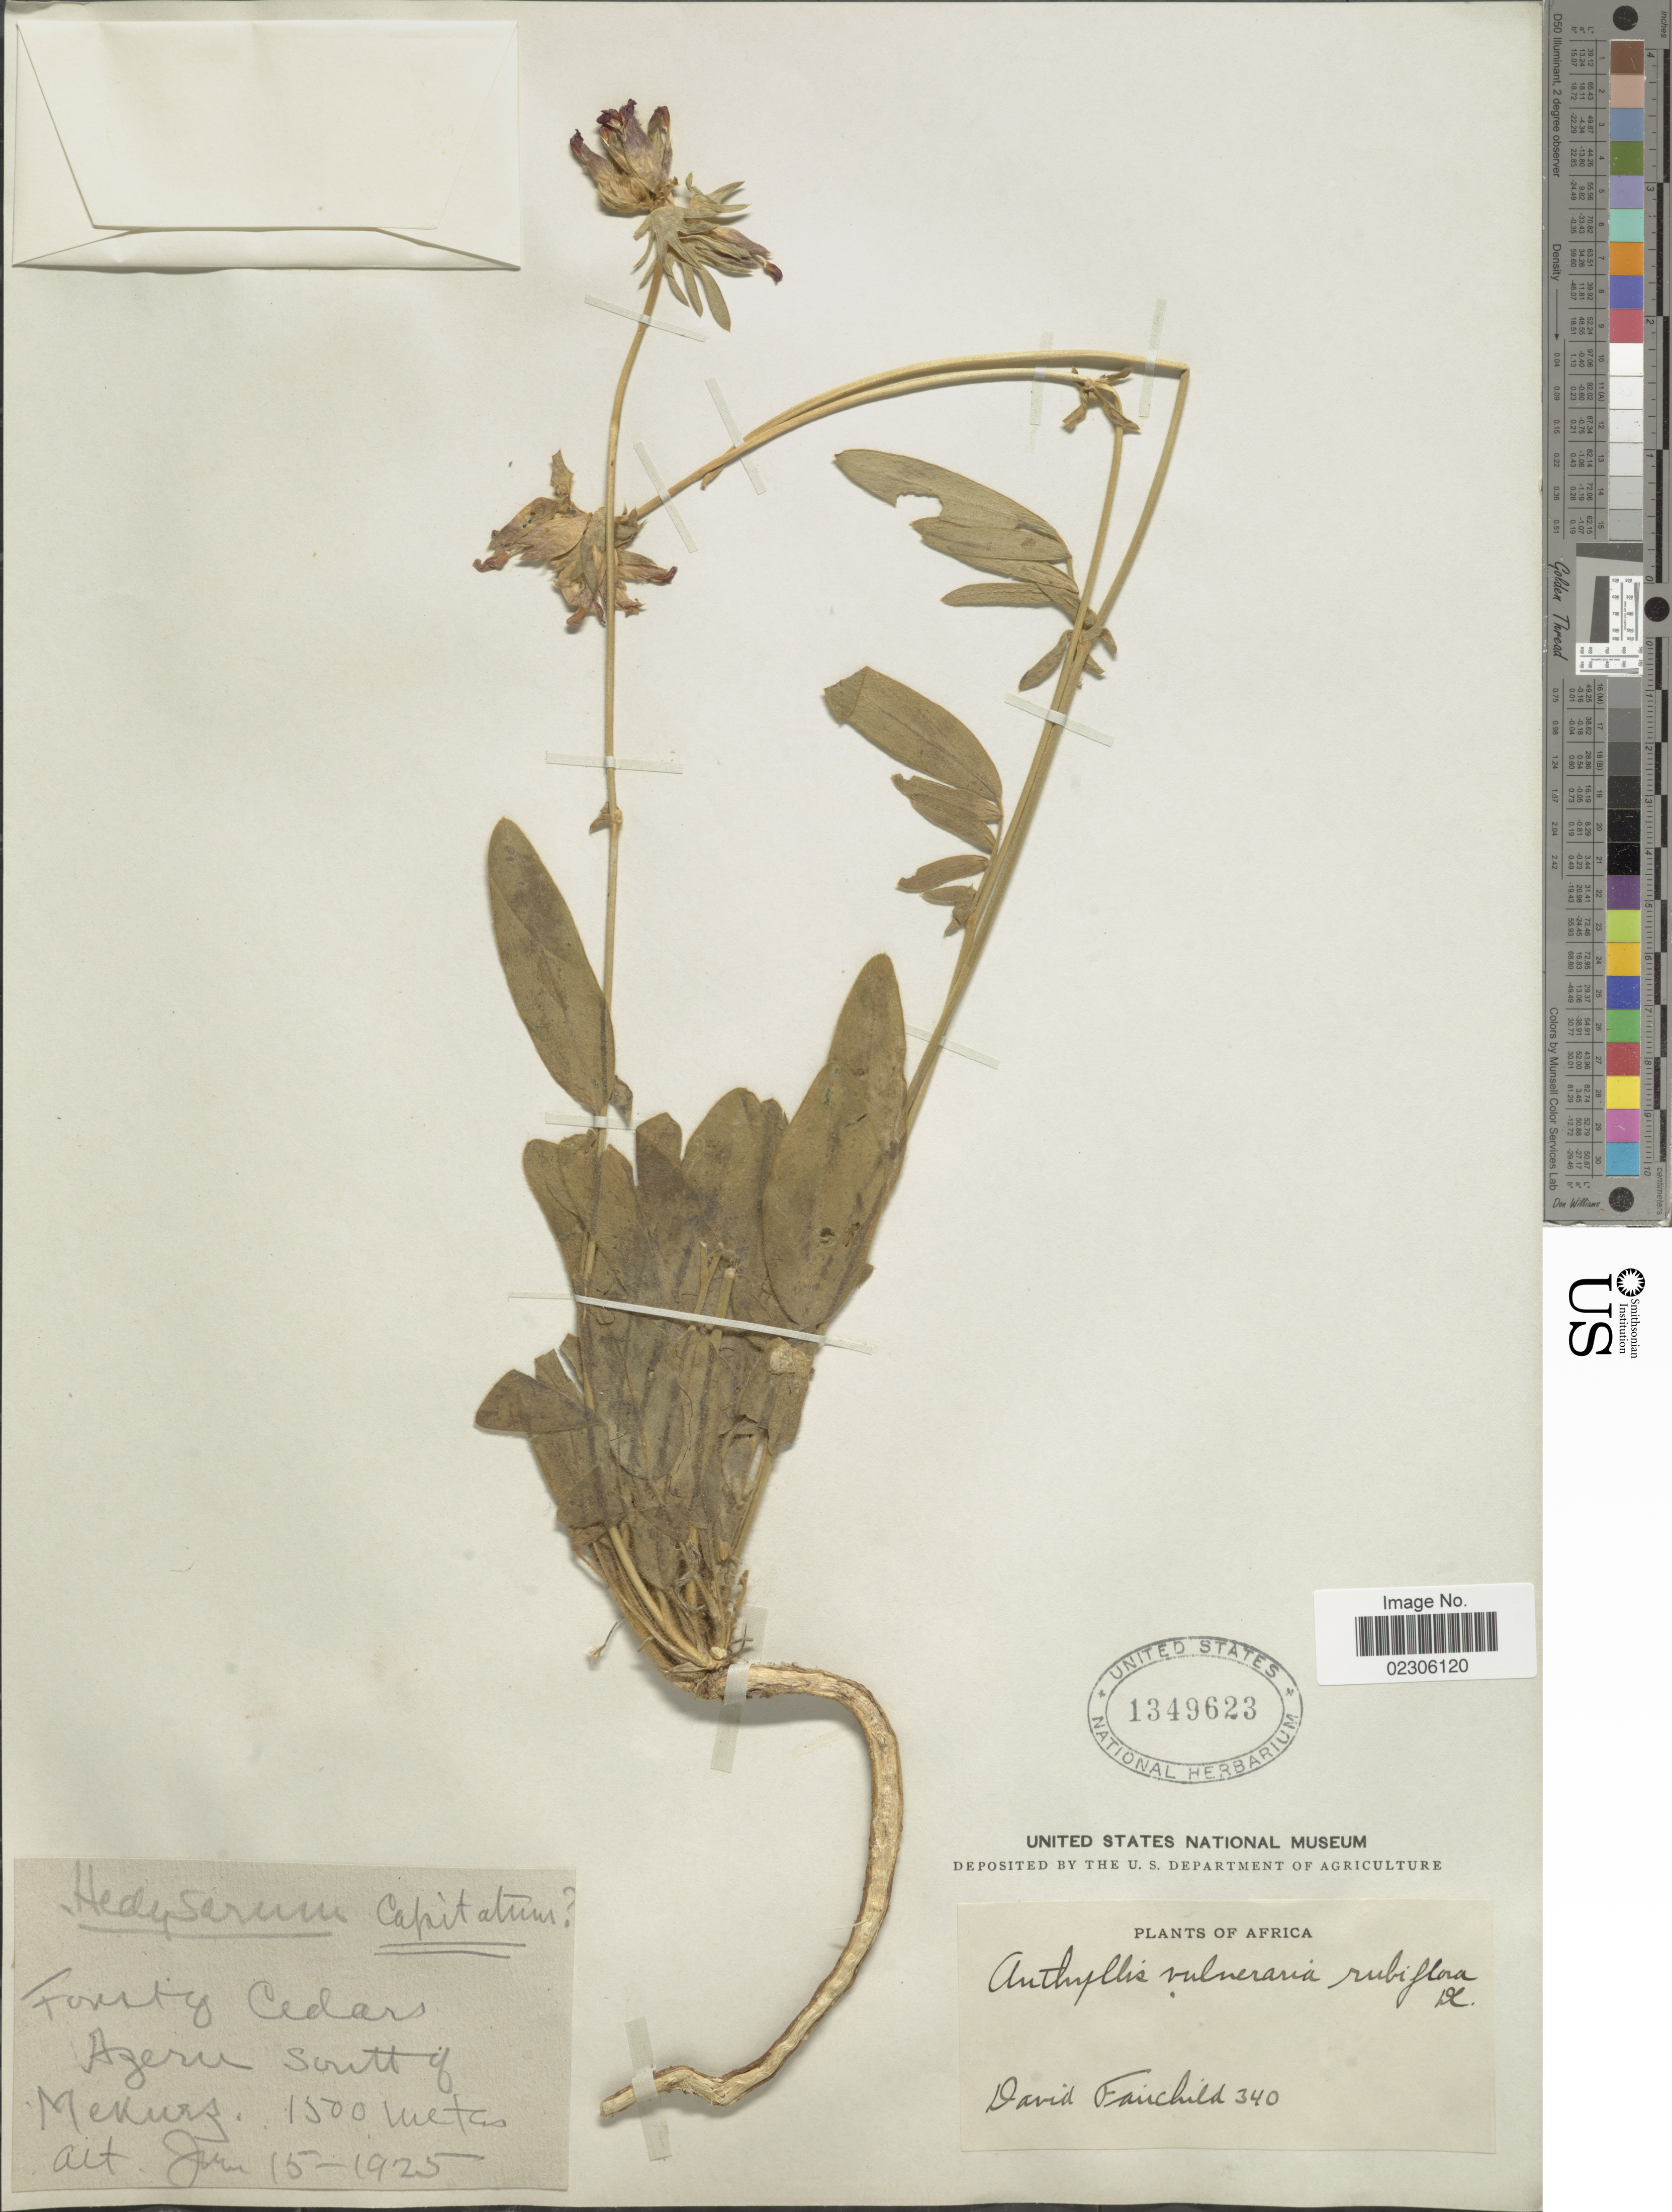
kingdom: Plantae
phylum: Tracheophyta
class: Magnoliopsida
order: Fabales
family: Fabaceae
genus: Anthyllis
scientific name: Anthyllis vulneraria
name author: L.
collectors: D. Fairchild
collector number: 340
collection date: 1925-06-15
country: Morocco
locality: Azeru, South of Meknes, Africa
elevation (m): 1500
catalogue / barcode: US 1349623